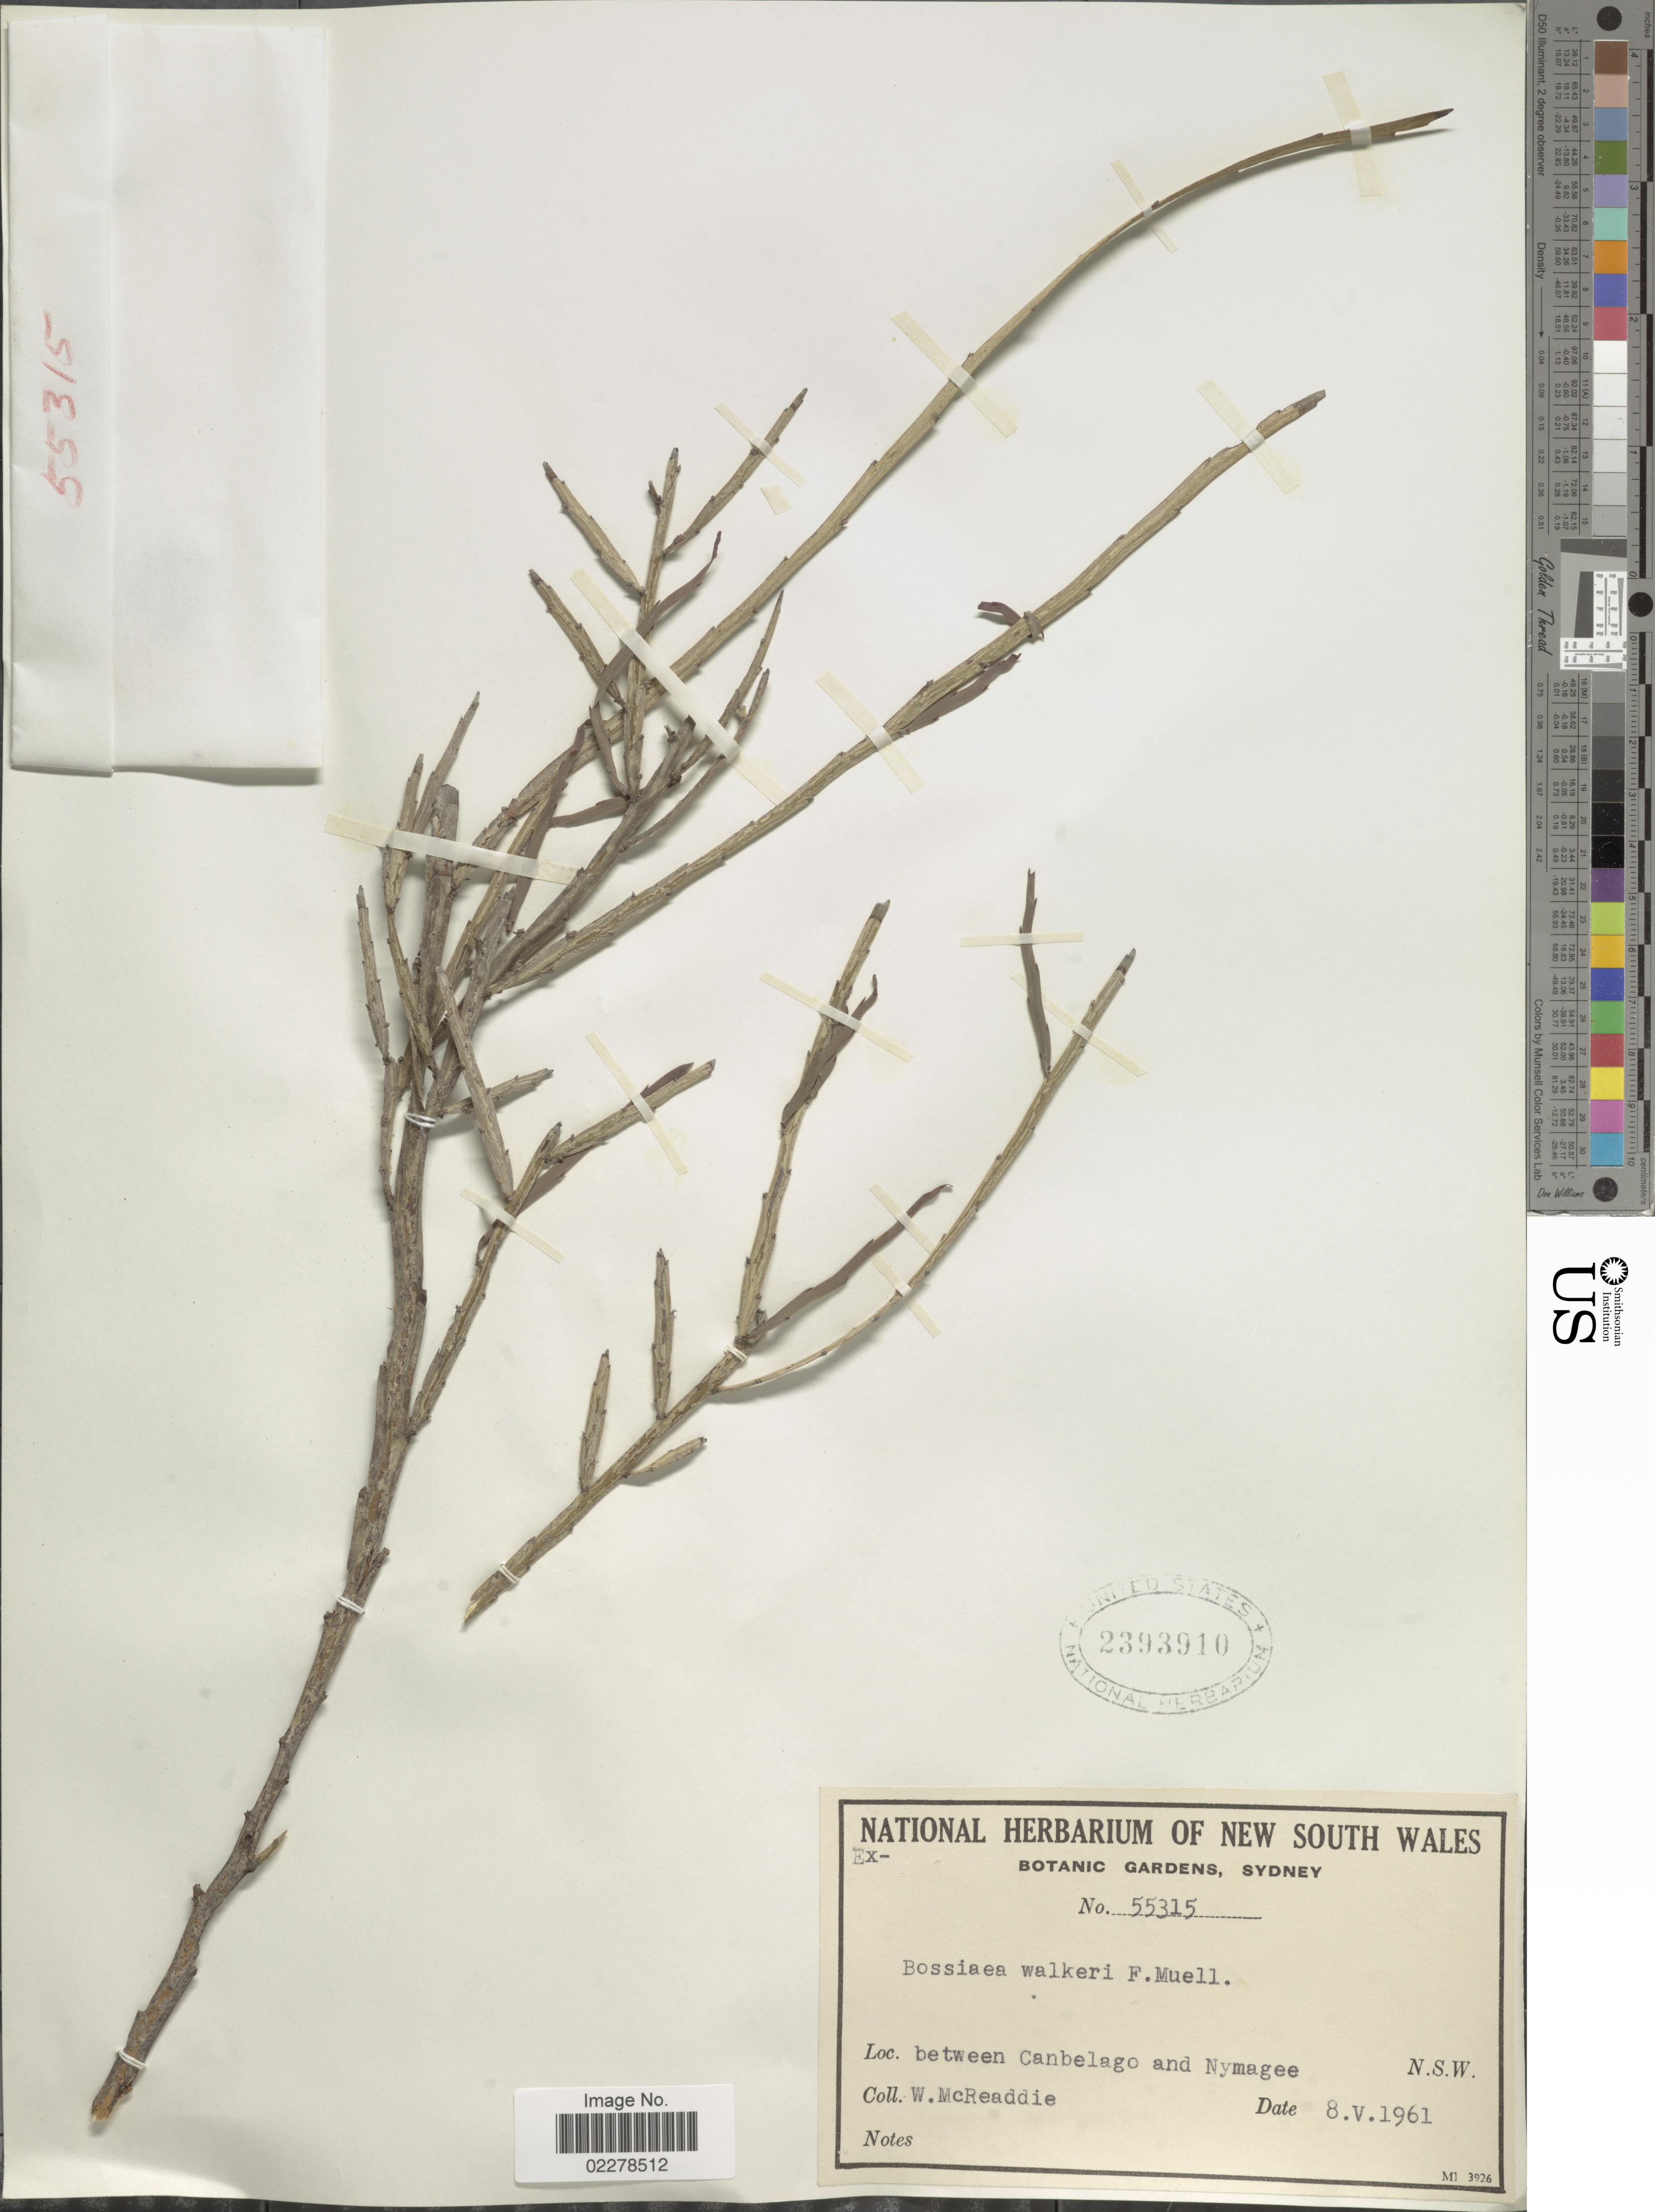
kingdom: Plantae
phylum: Tracheophyta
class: Magnoliopsida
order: Fabales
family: Fabaceae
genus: Bossiaea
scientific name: Bossiaea walkeri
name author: F. Muell.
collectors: W. McReaddie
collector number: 55315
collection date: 1961-05-08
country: Australia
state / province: New South Wales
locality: Between Canbelago and Nymagee. N.S.W.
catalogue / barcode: US 2393910